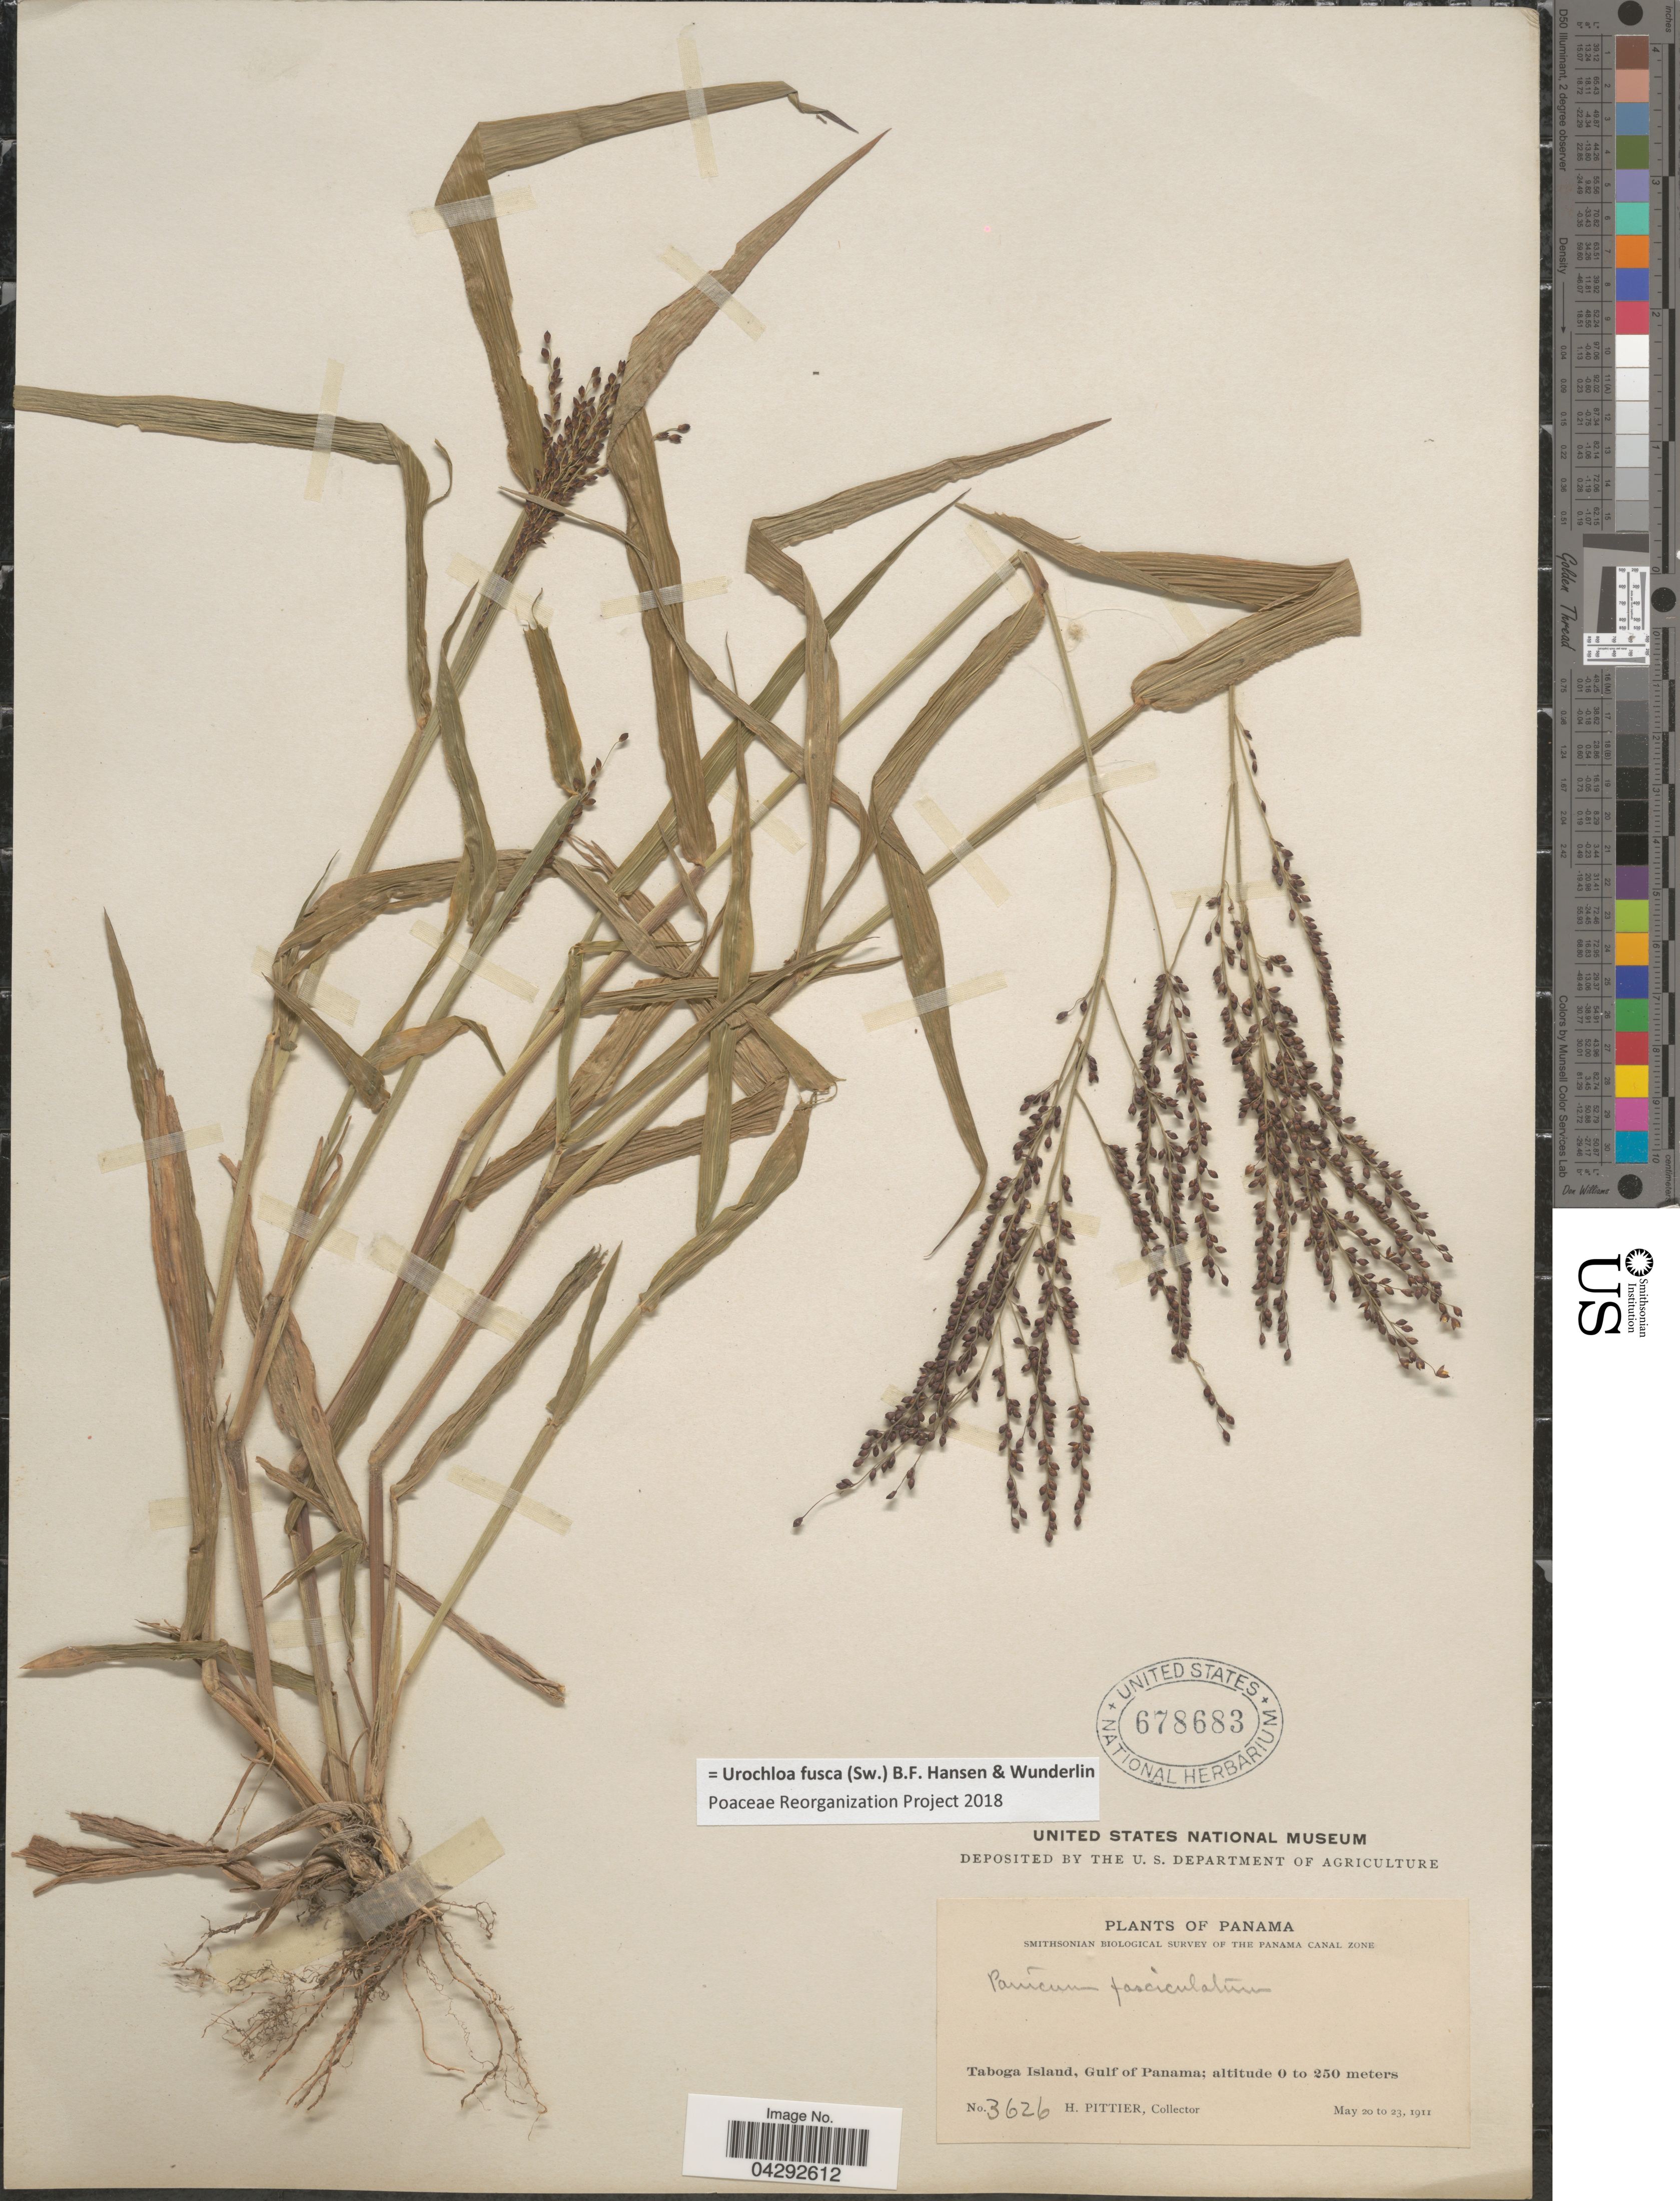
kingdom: Plantae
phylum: Tracheophyta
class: Liliopsida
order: Poales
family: Poaceae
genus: Urochloa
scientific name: Urochloa fusca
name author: (Sw.) B.F. Hansen & Wunderlin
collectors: H. F. Pittier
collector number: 3626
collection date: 1911-05-20/1911-05-23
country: Panama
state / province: Panamá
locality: Smithsonian Biological Survey of the Panama Canal Zone. Taboga Island, Gulf of Panama.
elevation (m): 0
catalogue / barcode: US 678683